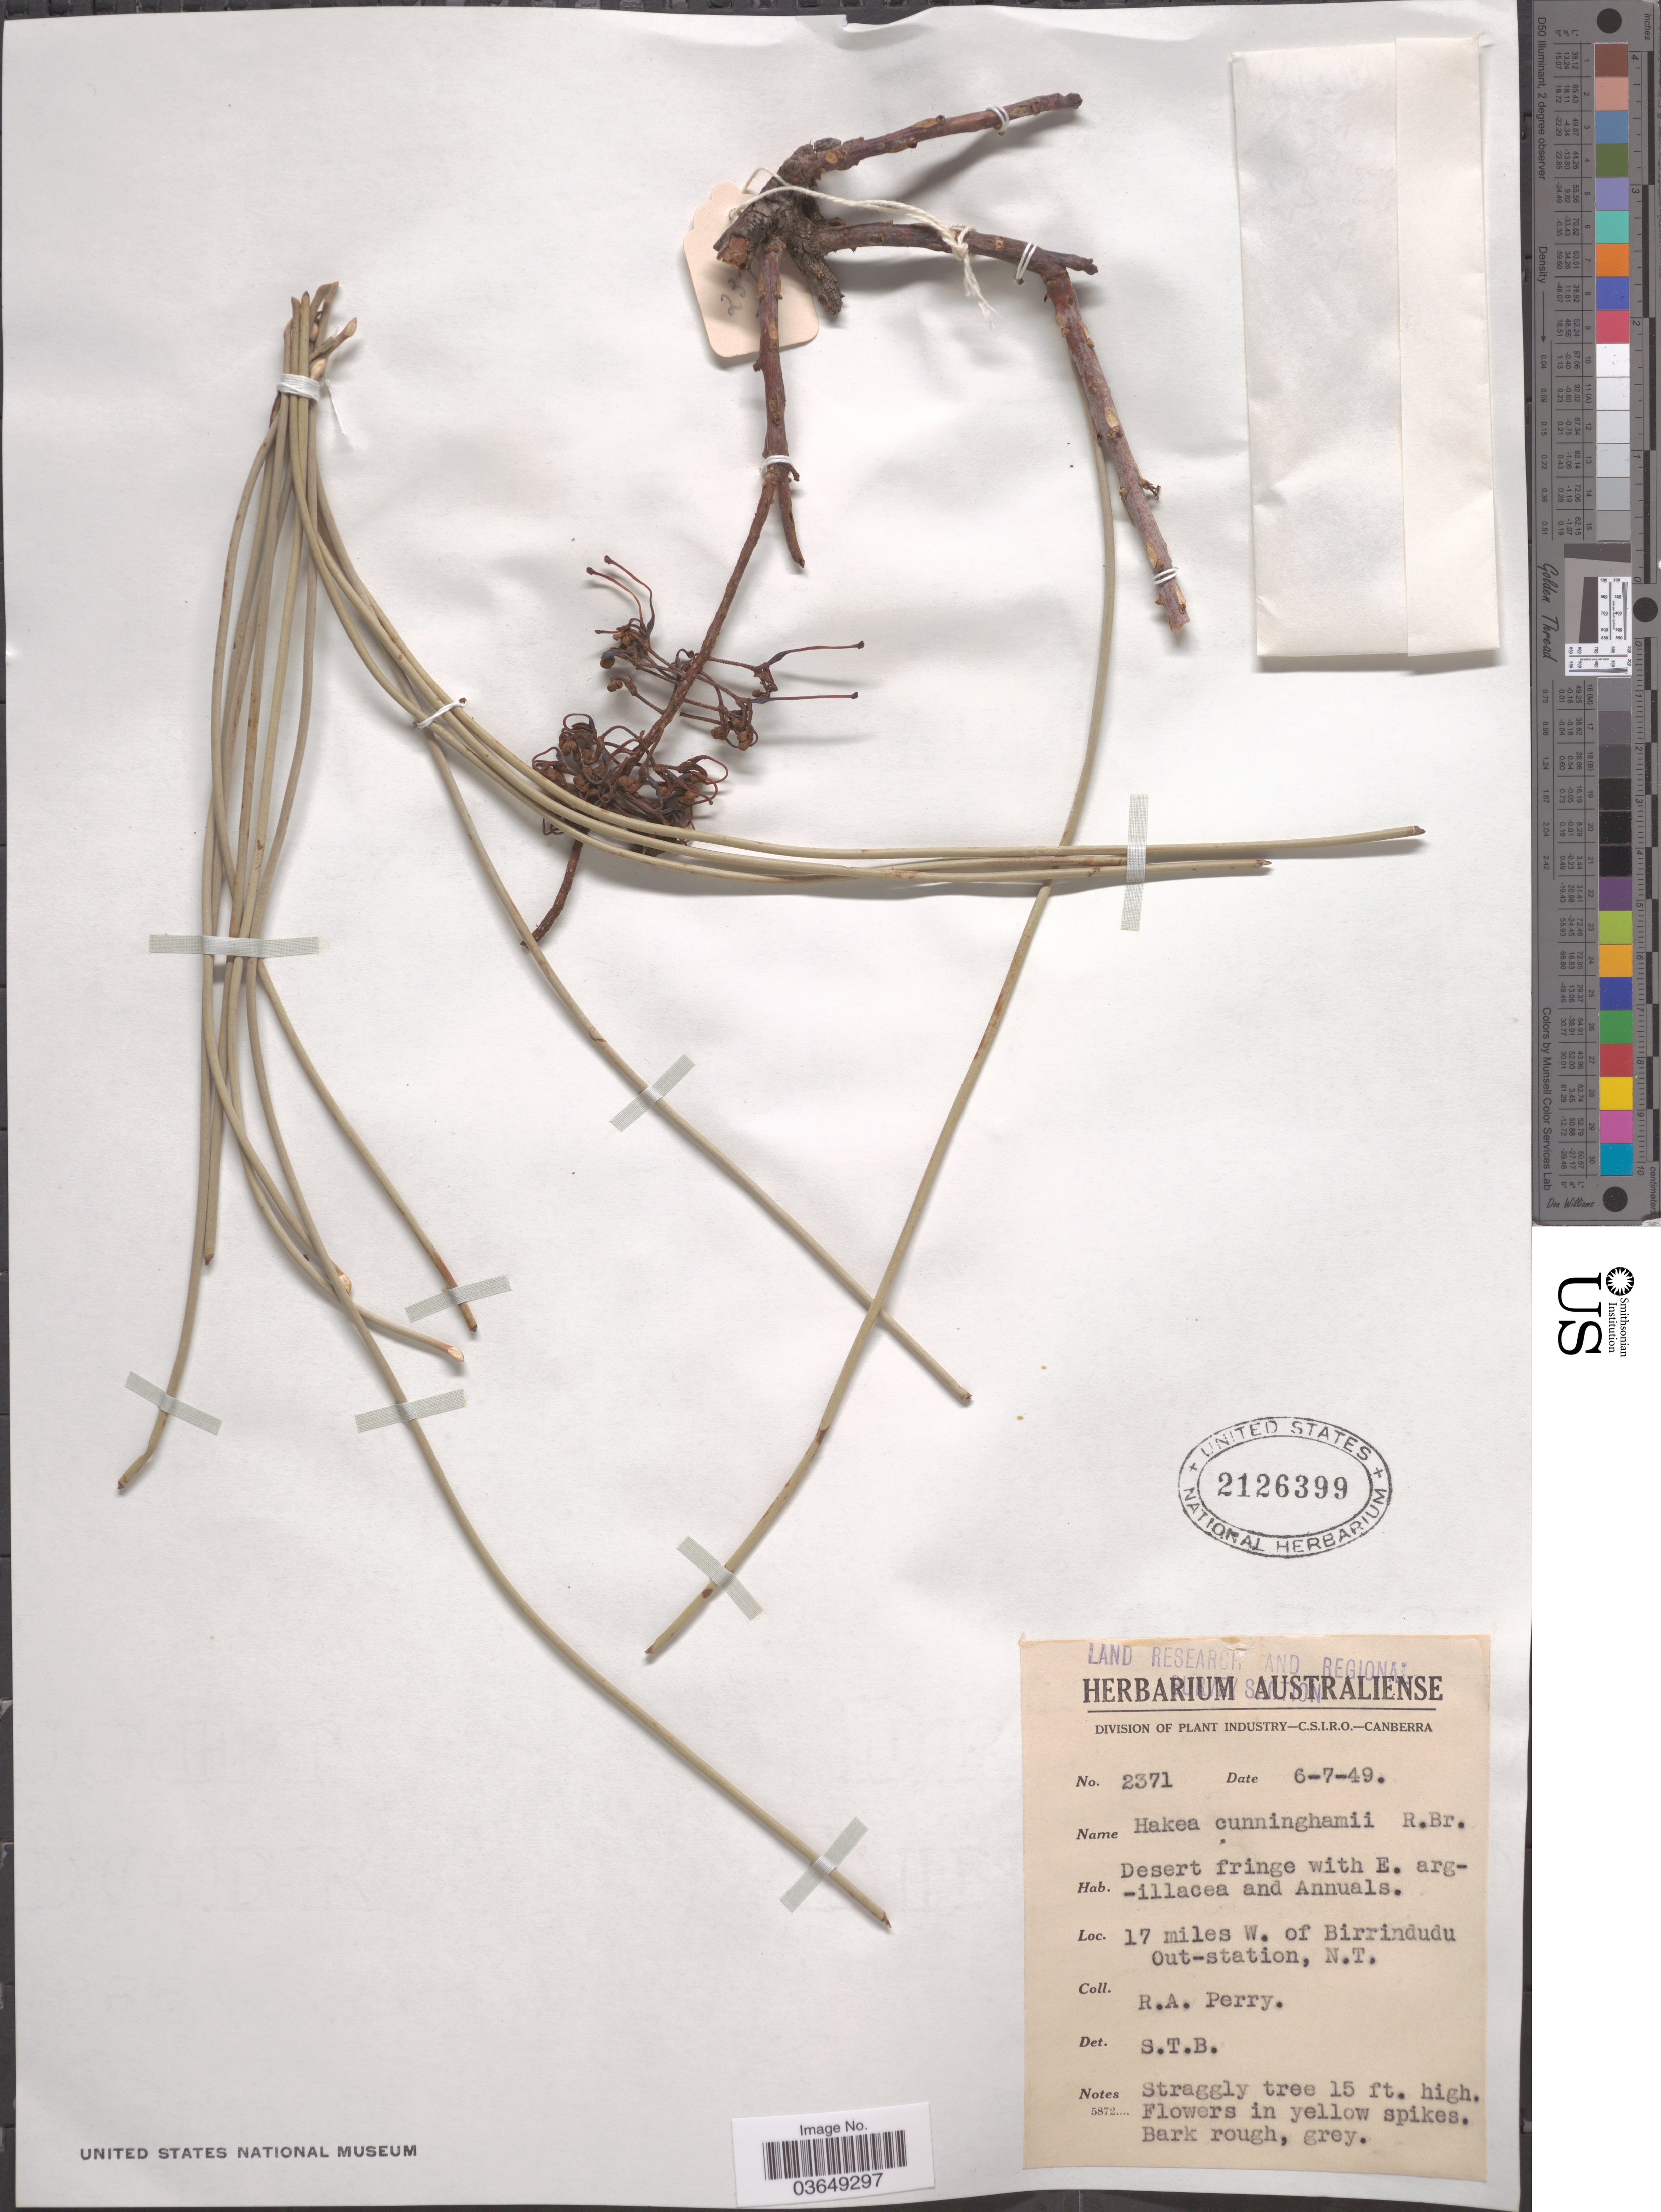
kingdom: Plantae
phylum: Tracheophyta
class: Magnoliopsida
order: Proteales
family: Proteaceae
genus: Hakea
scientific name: Hakea cunninghamii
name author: R. Br.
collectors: Perry, R. A.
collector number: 2371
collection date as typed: Transcribed d/m/y: 6/7/49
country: Australia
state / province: Northern Territory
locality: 17 miles W. of Birrindudu Out-station.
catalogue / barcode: US 2126399